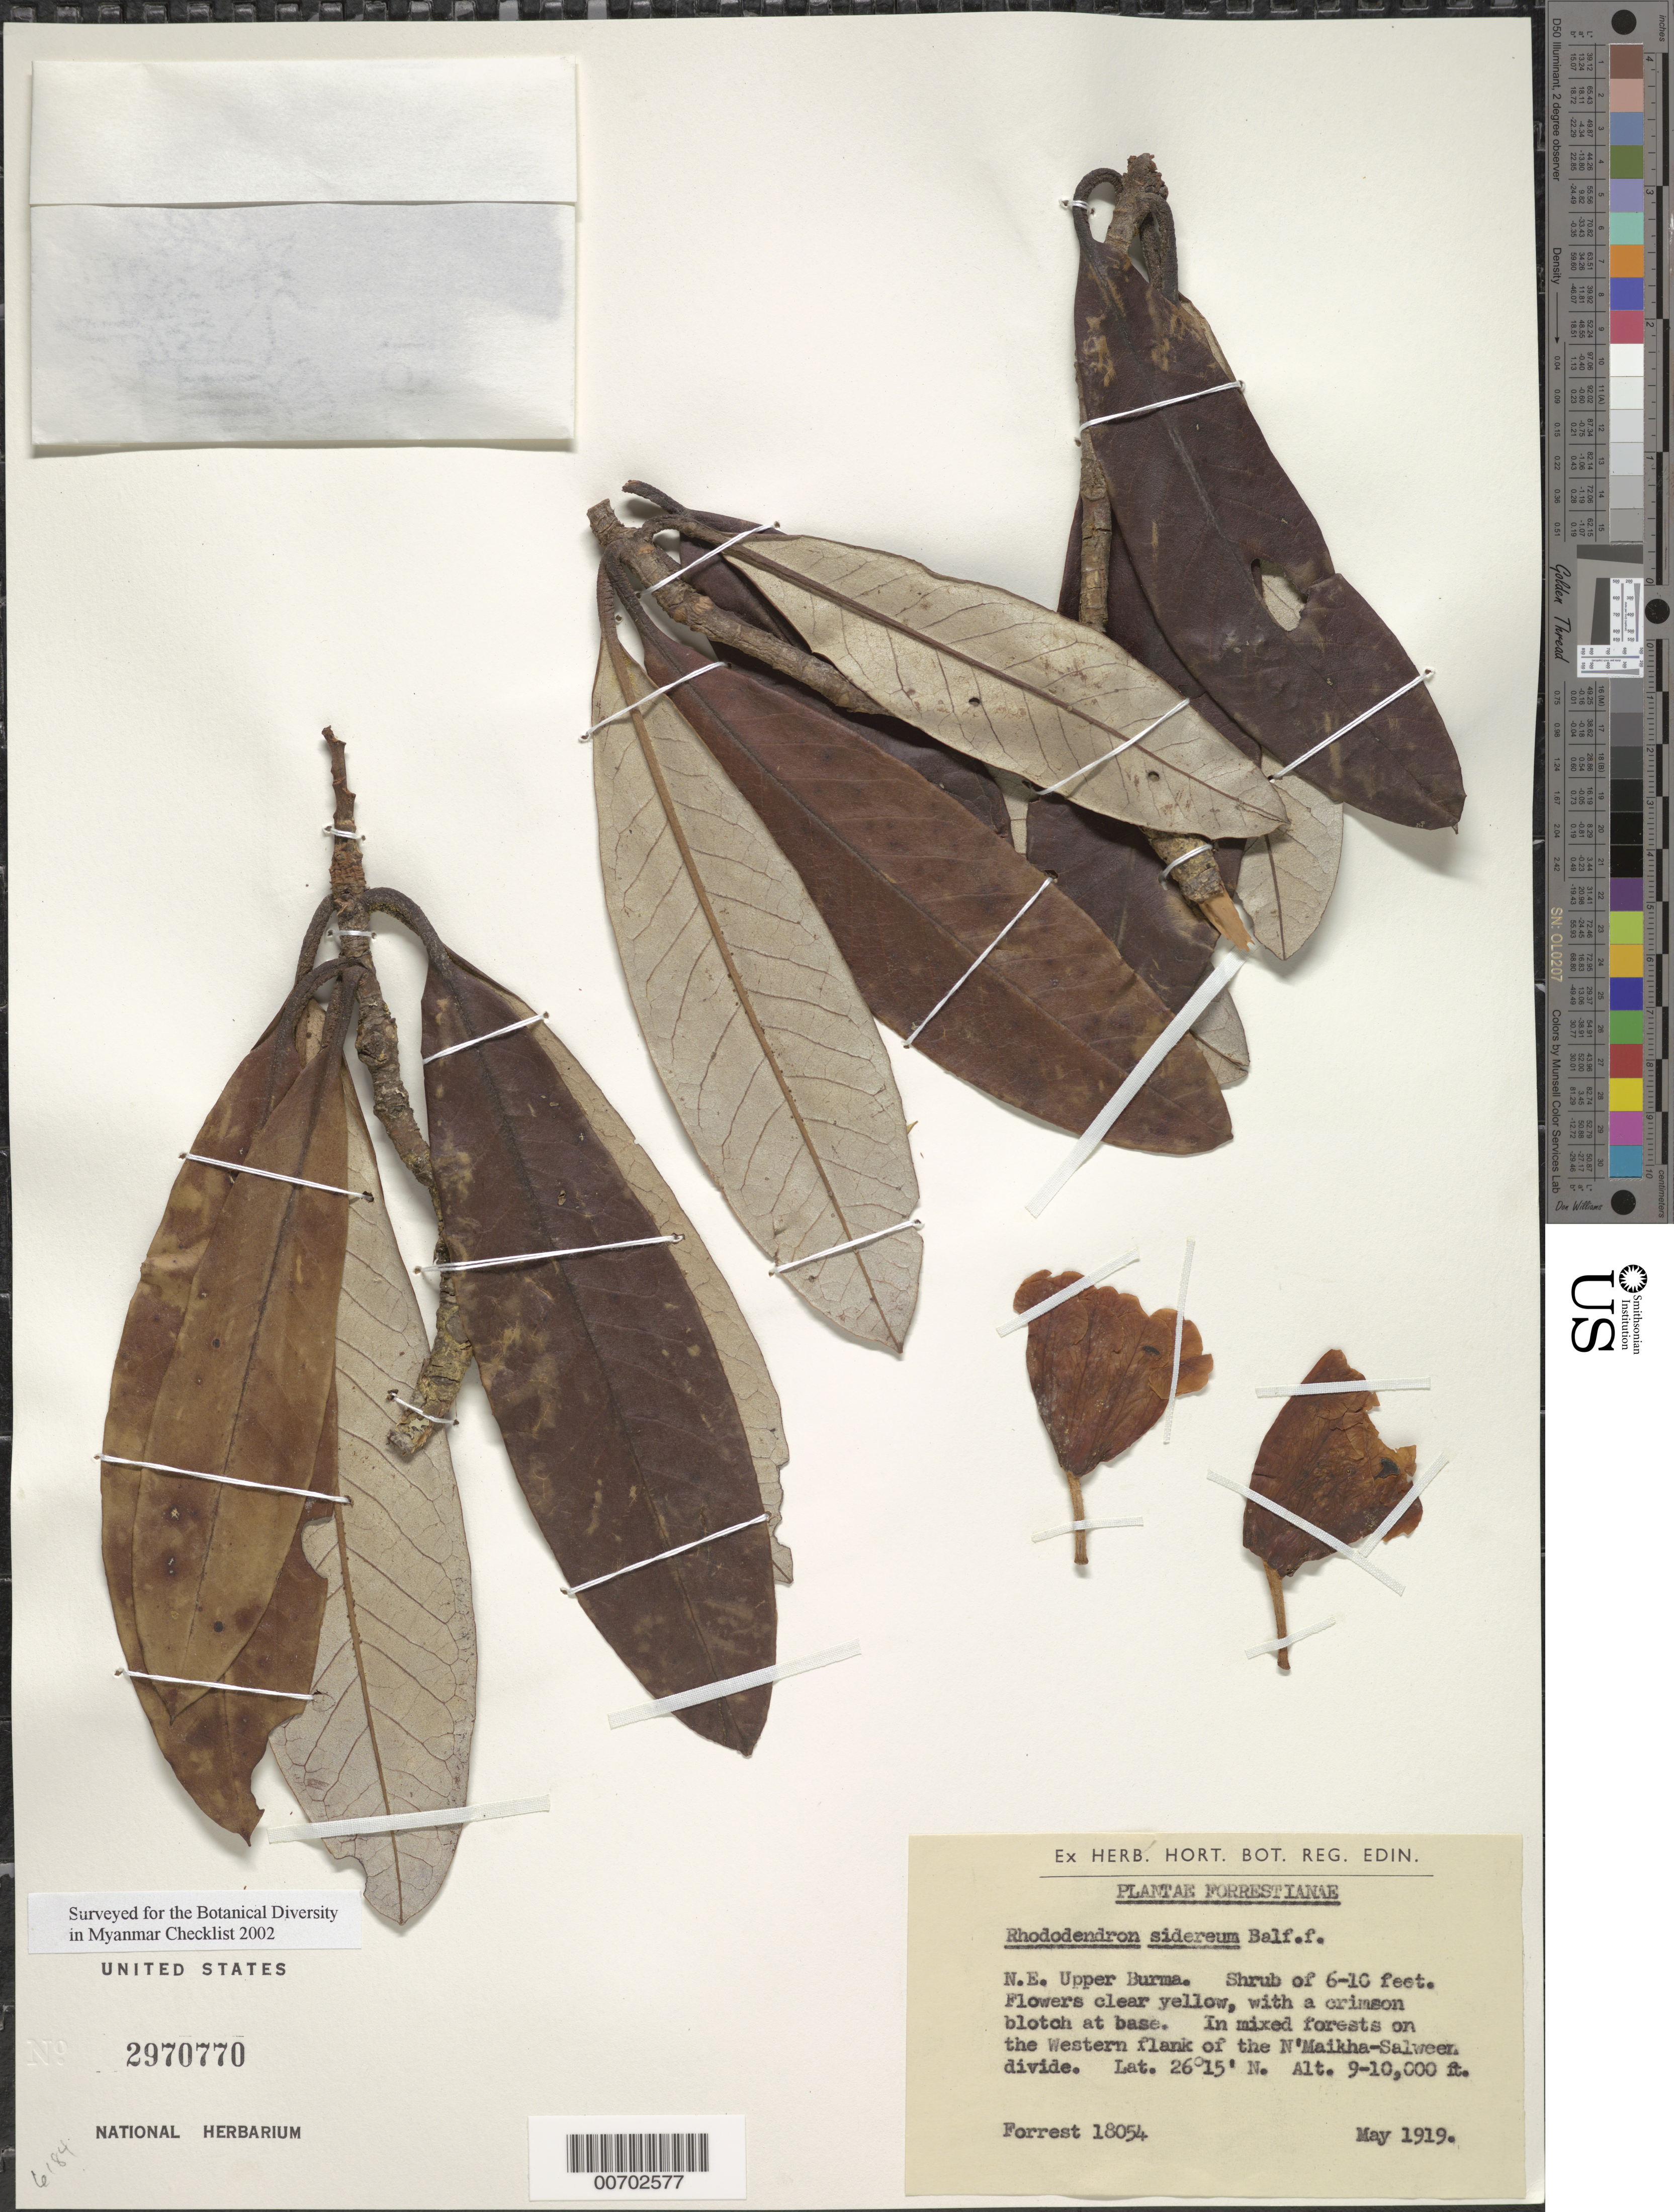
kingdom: Plantae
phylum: Tracheophyta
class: Magnoliopsida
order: Ericales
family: Ericaceae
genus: Rhododendron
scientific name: Rhododendron sidereum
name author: Balf. f.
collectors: G. Forrest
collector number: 18054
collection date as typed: May 1919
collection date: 1919-05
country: Myanmar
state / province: Kachin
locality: N'Maikha-Salwin divide, W flank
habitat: Mixed forests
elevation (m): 2743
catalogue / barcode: US 2970770